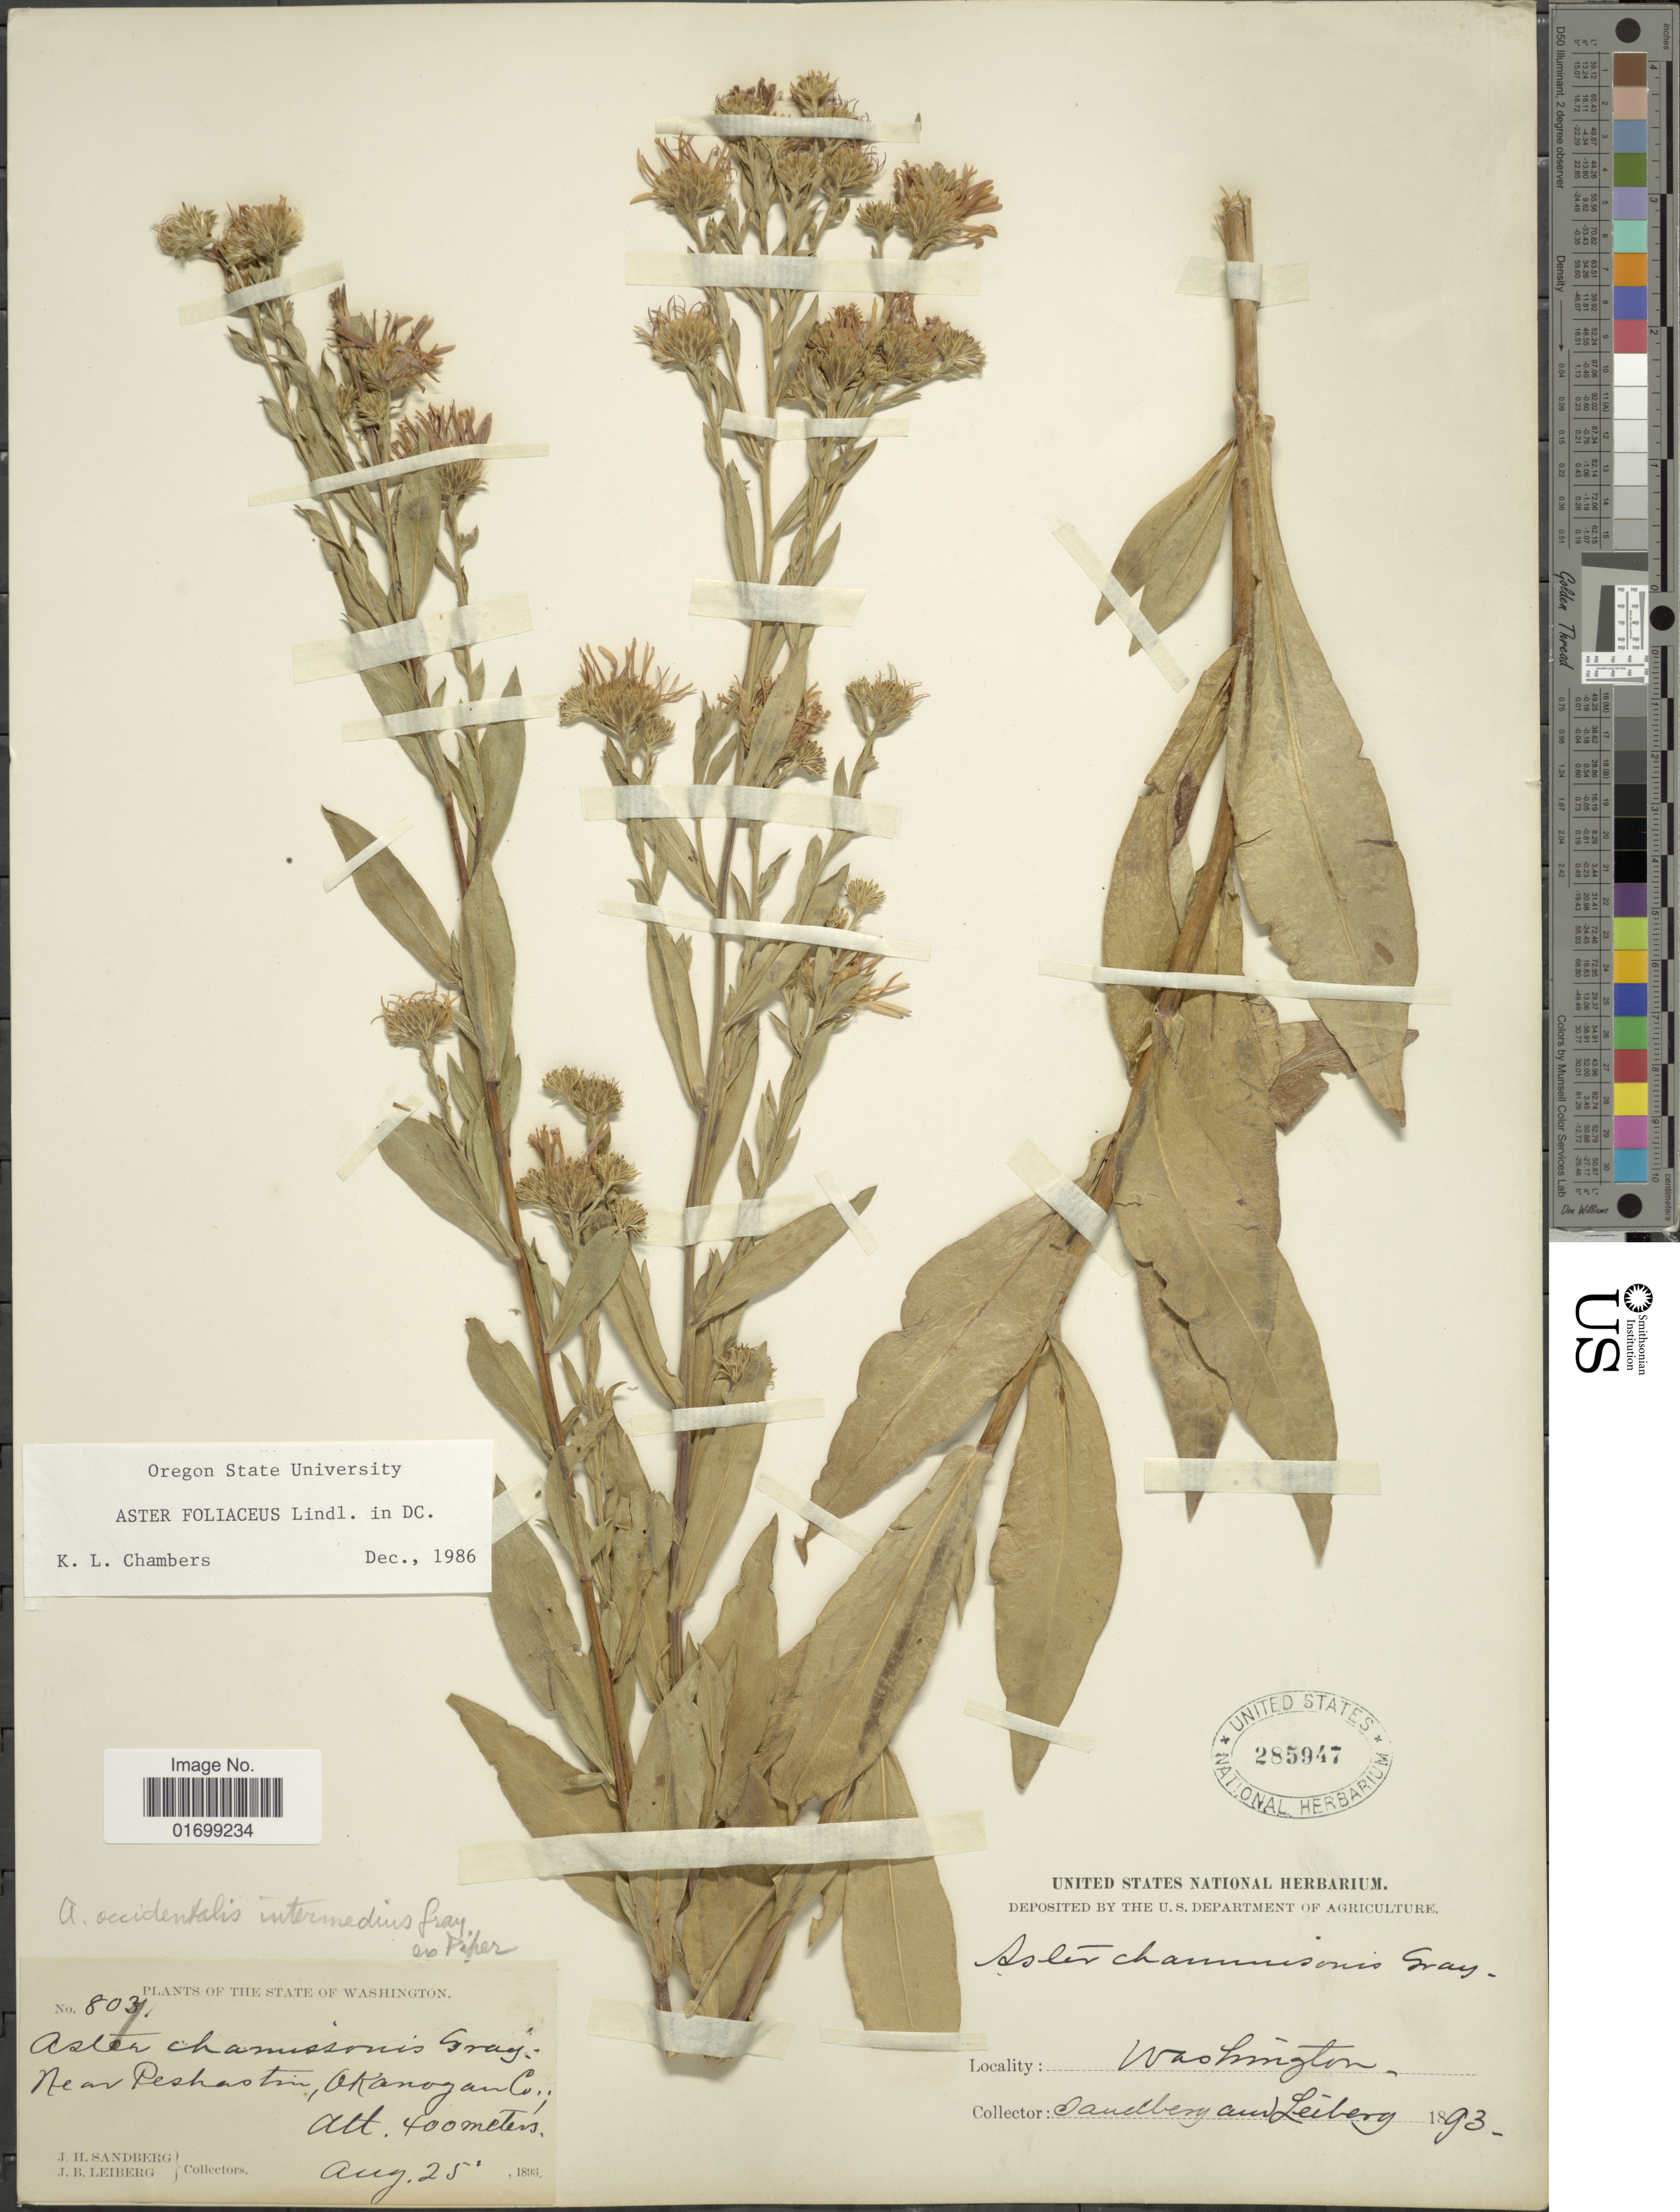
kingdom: Plantae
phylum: Tracheophyta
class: Magnoliopsida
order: Asterales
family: Asteraceae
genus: Symphyotrichum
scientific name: Symphyotrichum foliaceum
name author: (Lindl. ex DC.) G.L. Nesom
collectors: J. H. Sandberg & J. B. Leiberg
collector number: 803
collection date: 1893-08-25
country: United States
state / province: Washington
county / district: Okanogan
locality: Near Peshastin, Okanogan Co.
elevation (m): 400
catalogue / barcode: US 285947